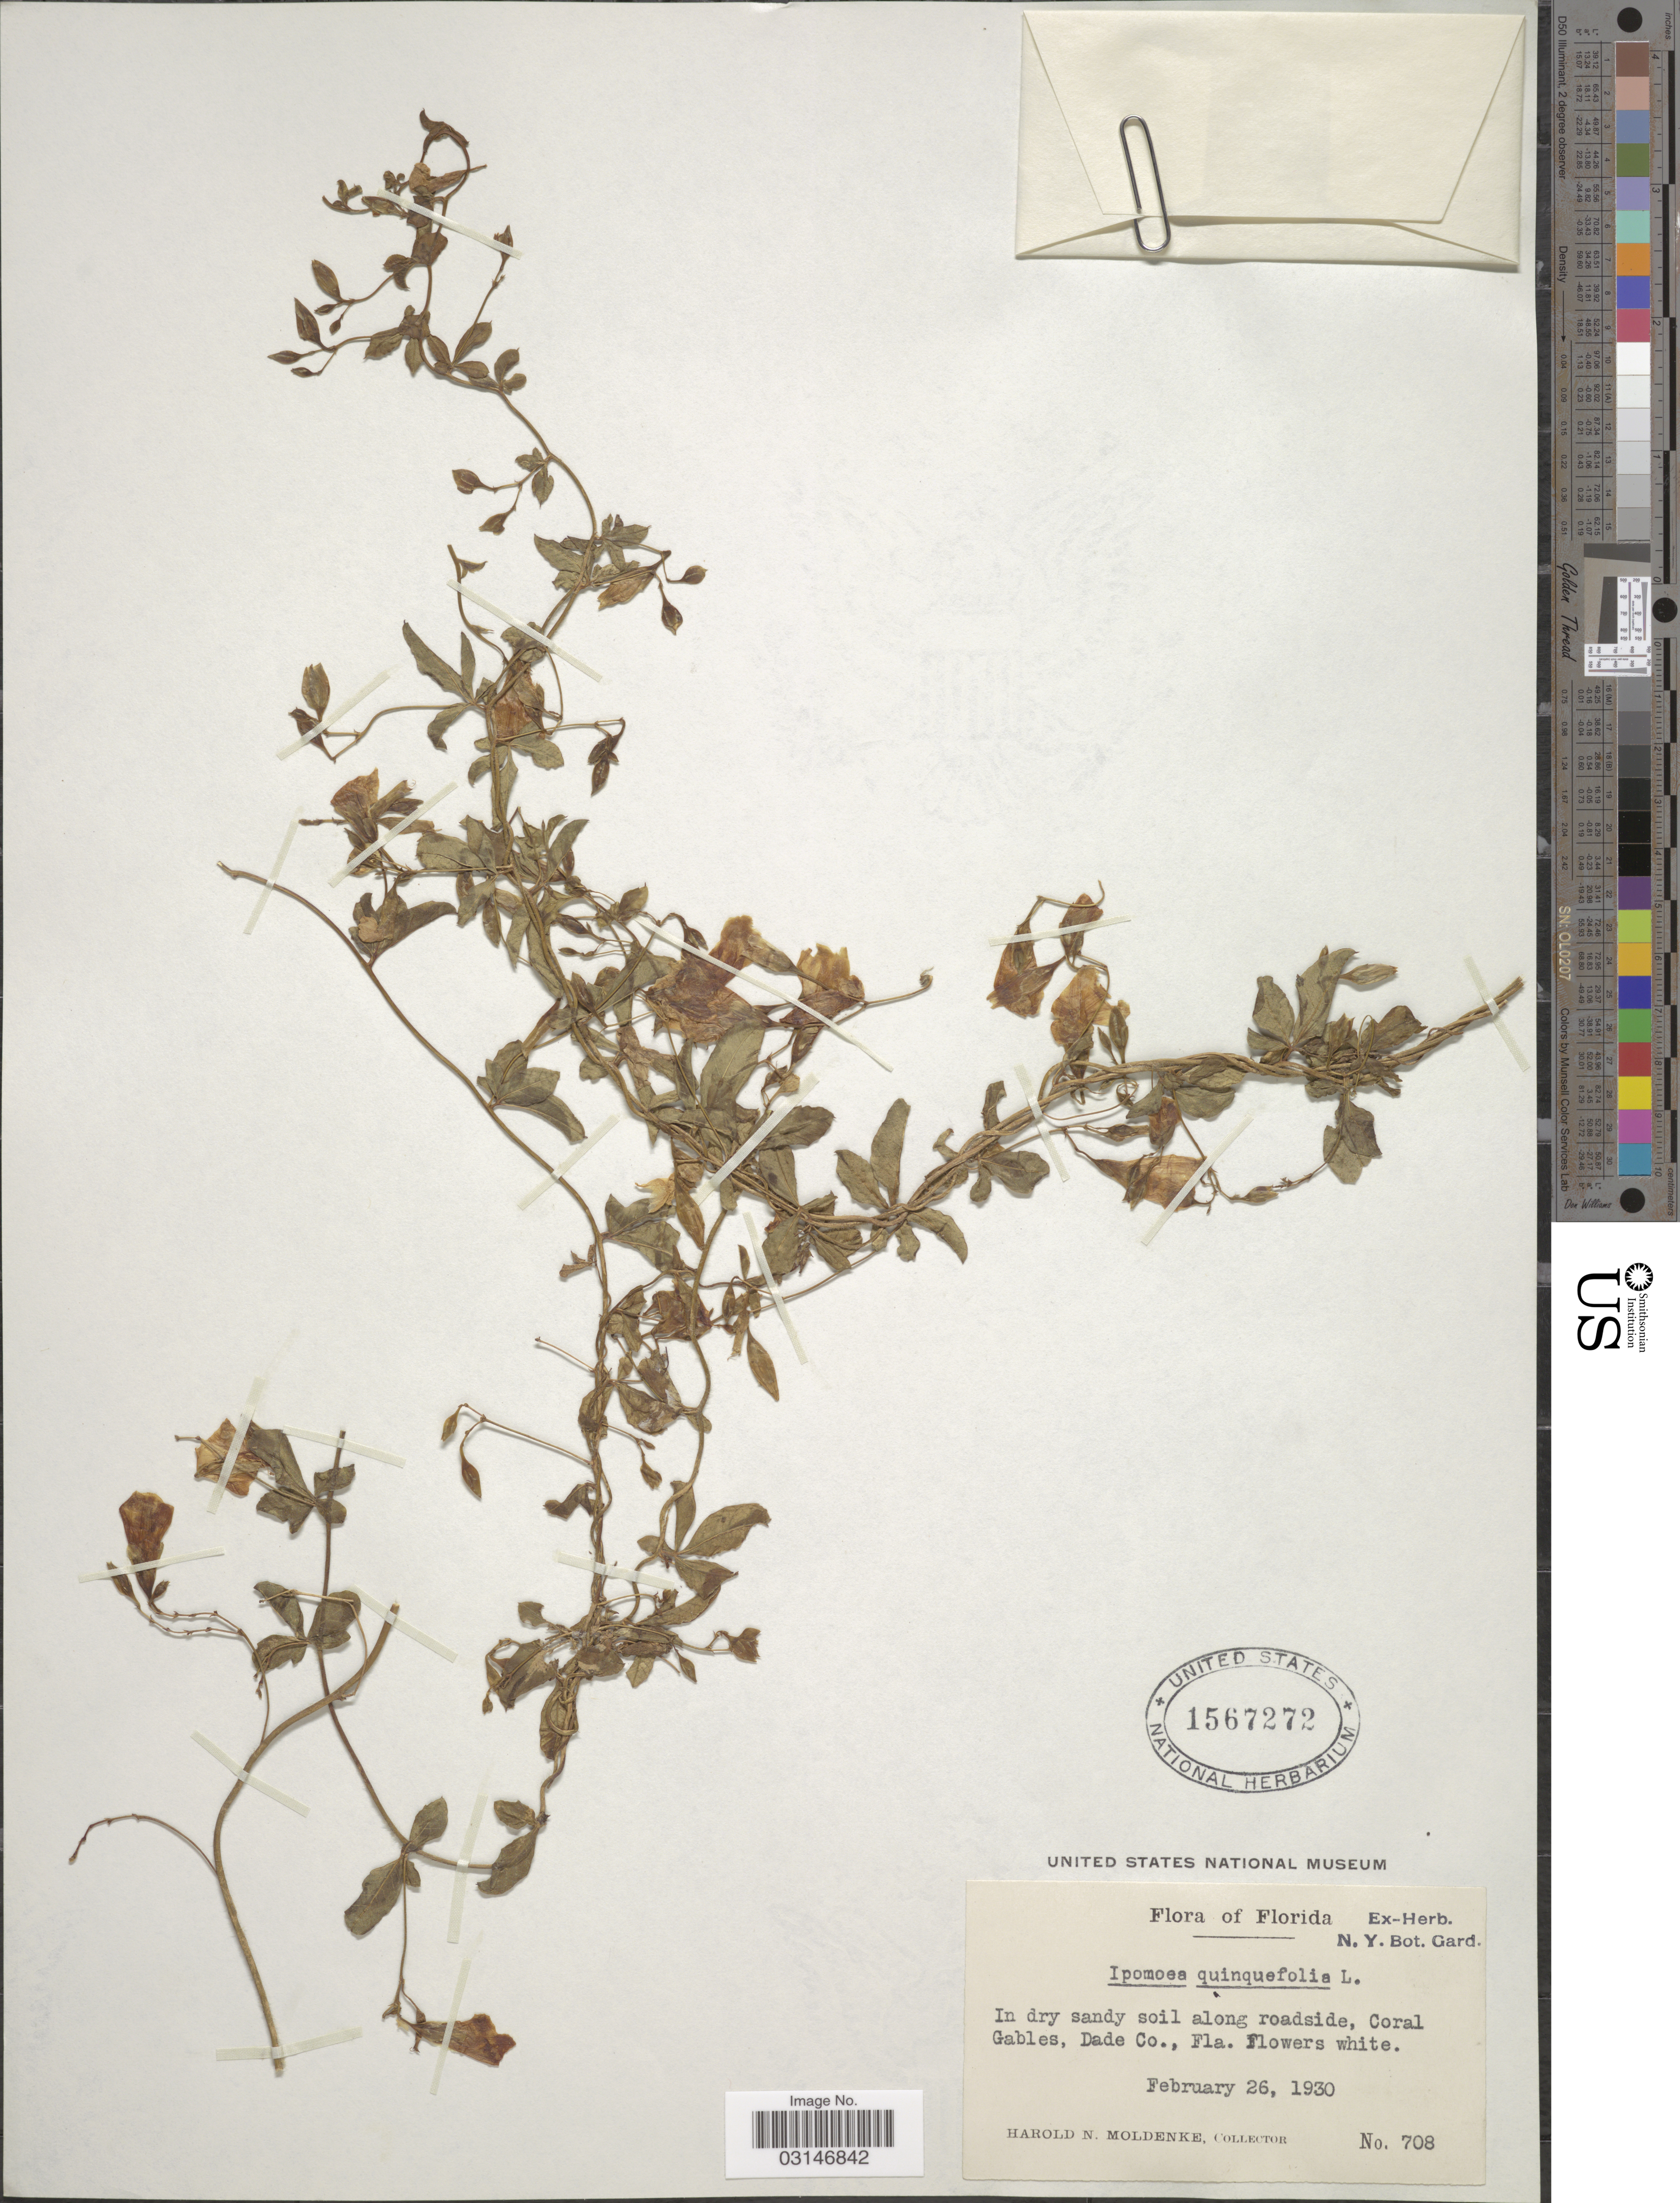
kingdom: Plantae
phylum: Tracheophyta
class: Magnoliopsida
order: Solanales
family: Convolvulaceae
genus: Distimake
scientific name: Distimake quinquefolius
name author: (L.) A. R. Simões & Staples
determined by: Strong, Mark T., (BOT), Smithsonian Institution - National Museum of Natural History (UNITED STATES)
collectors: H. N. Moldenke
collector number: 708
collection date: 1930-02-26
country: United States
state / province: Florida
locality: In dry sandy soil along roadside, Coral Gables, Dade Co., Fla.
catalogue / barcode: US 1567272